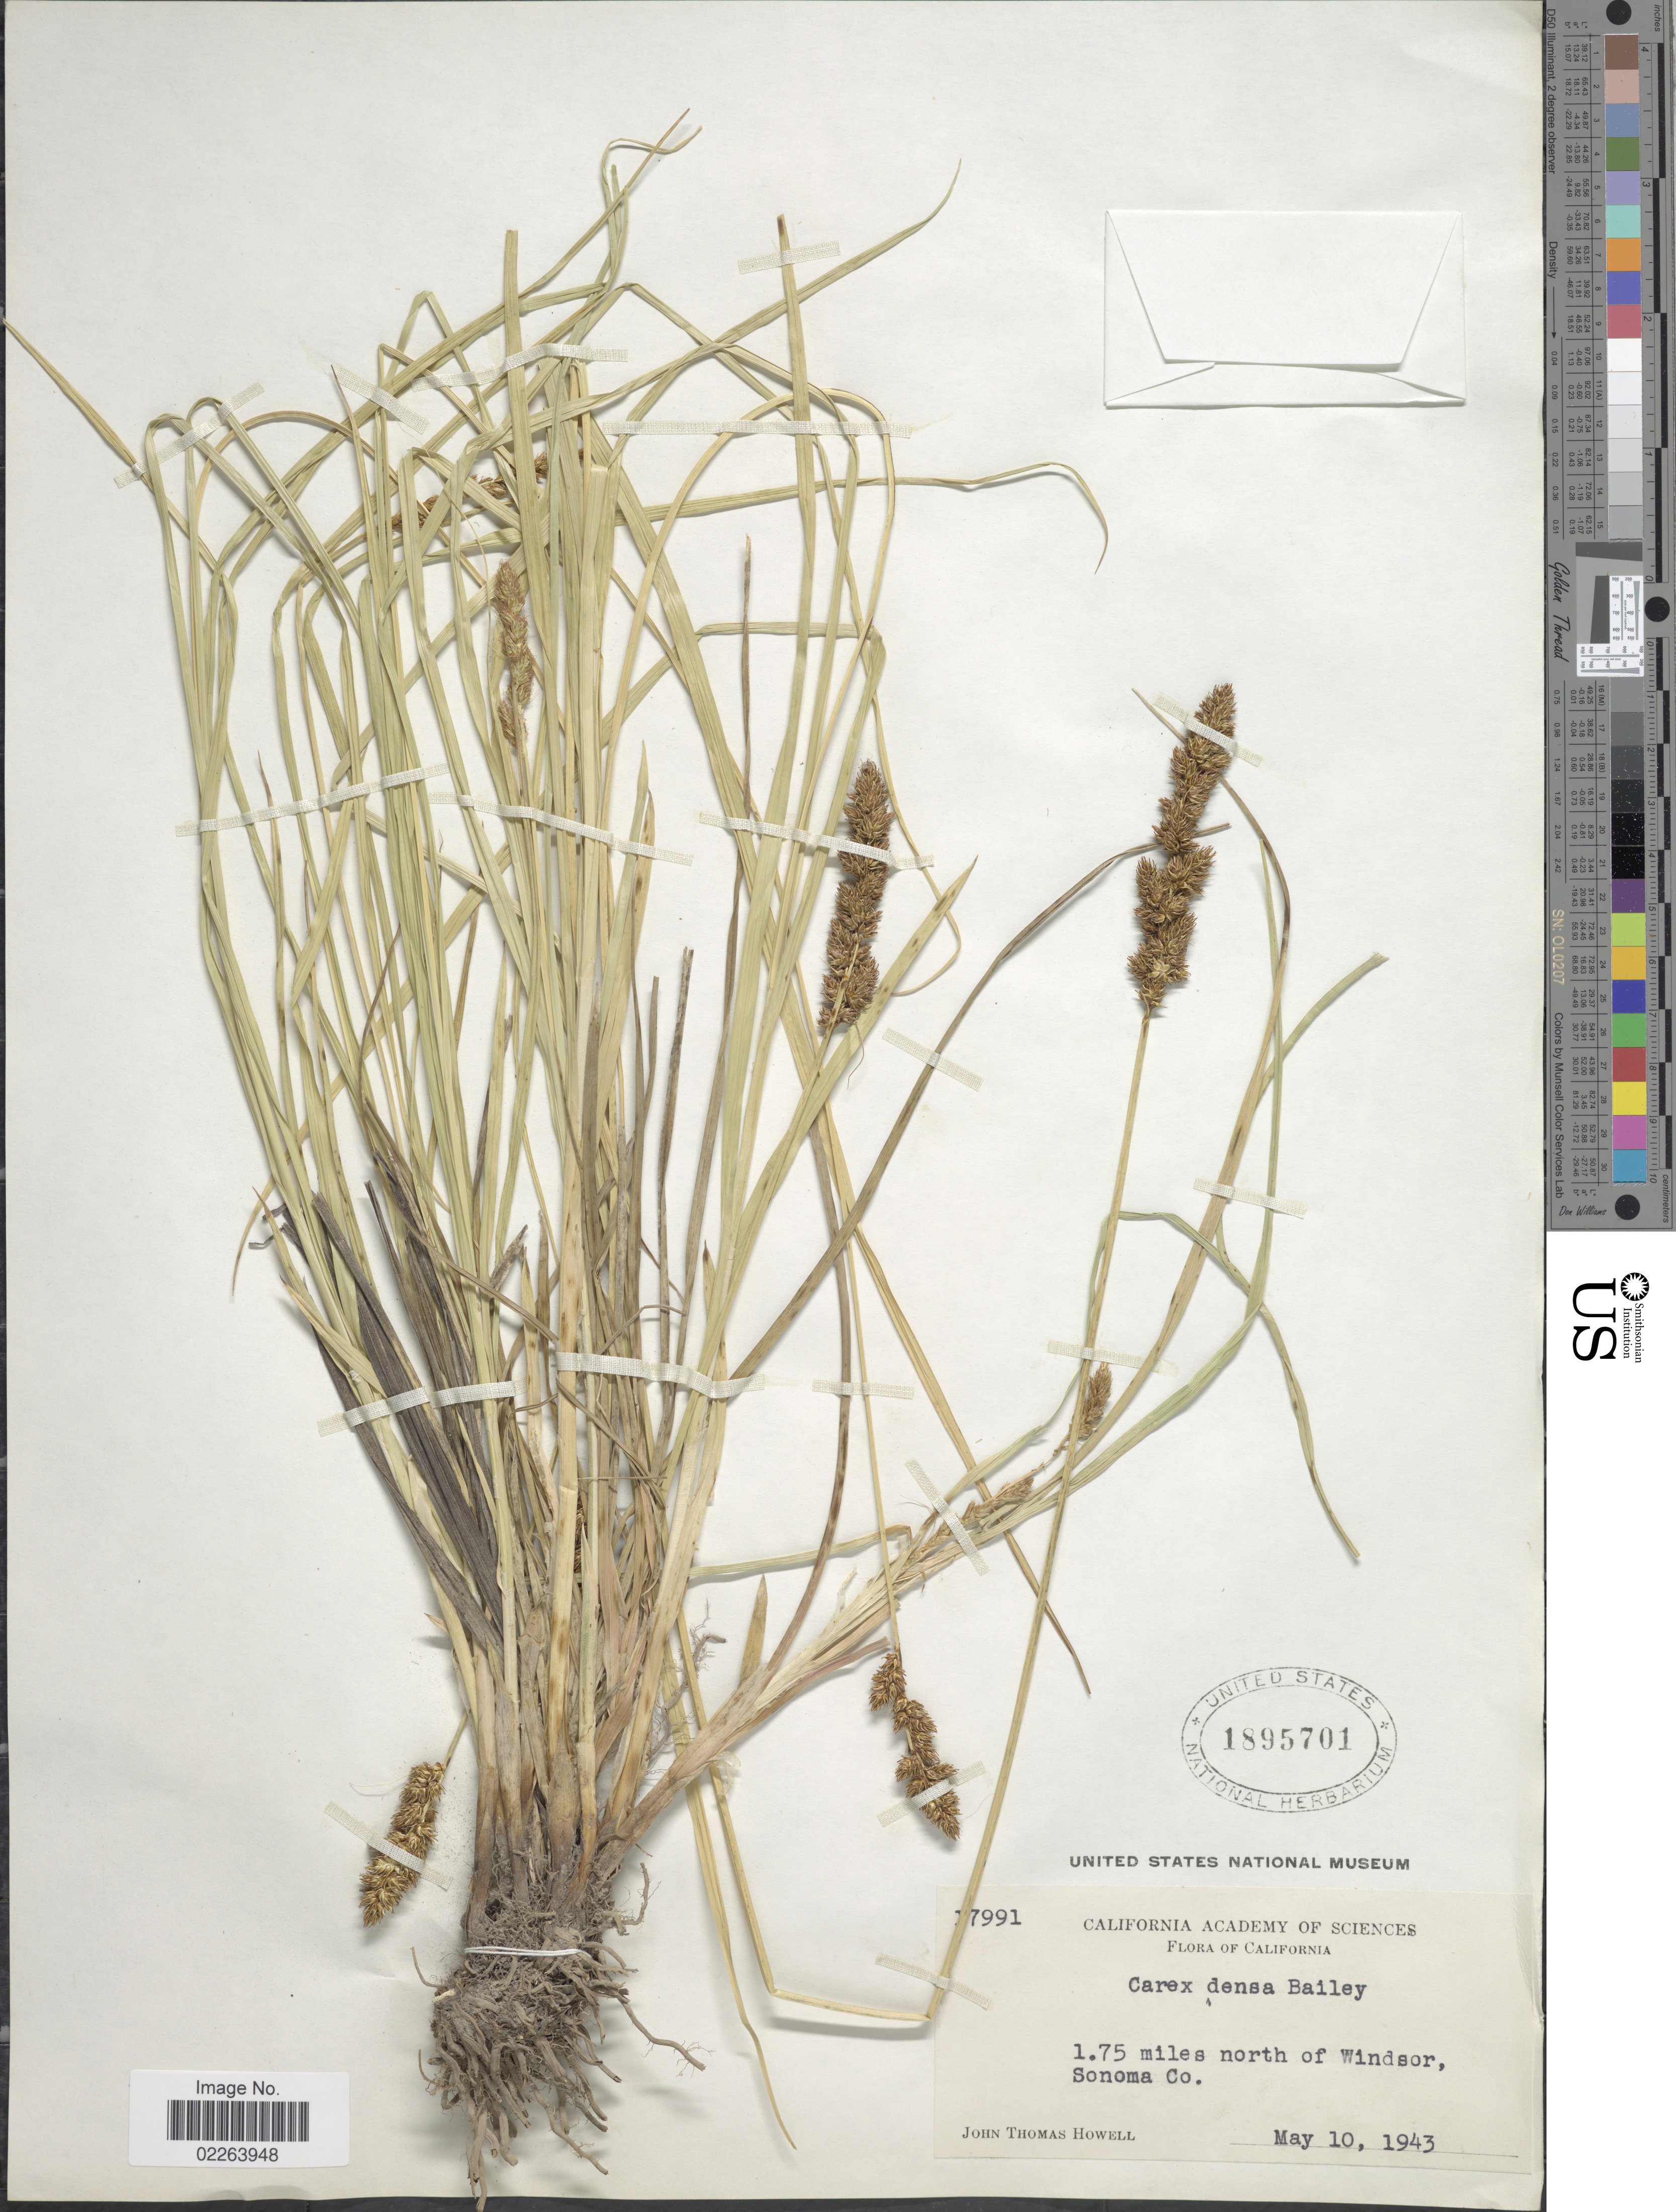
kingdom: Plantae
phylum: Tracheophyta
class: Liliopsida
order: Poales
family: Cyperaceae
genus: Carex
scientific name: Carex densa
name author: (L.H. Bailey) L.H. Bailey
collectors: J. T. Howell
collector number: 17991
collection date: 1943-05-10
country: United States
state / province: California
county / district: Sonoma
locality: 1.75 mile north of Windsor, Sonoma Co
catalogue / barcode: US 1895701